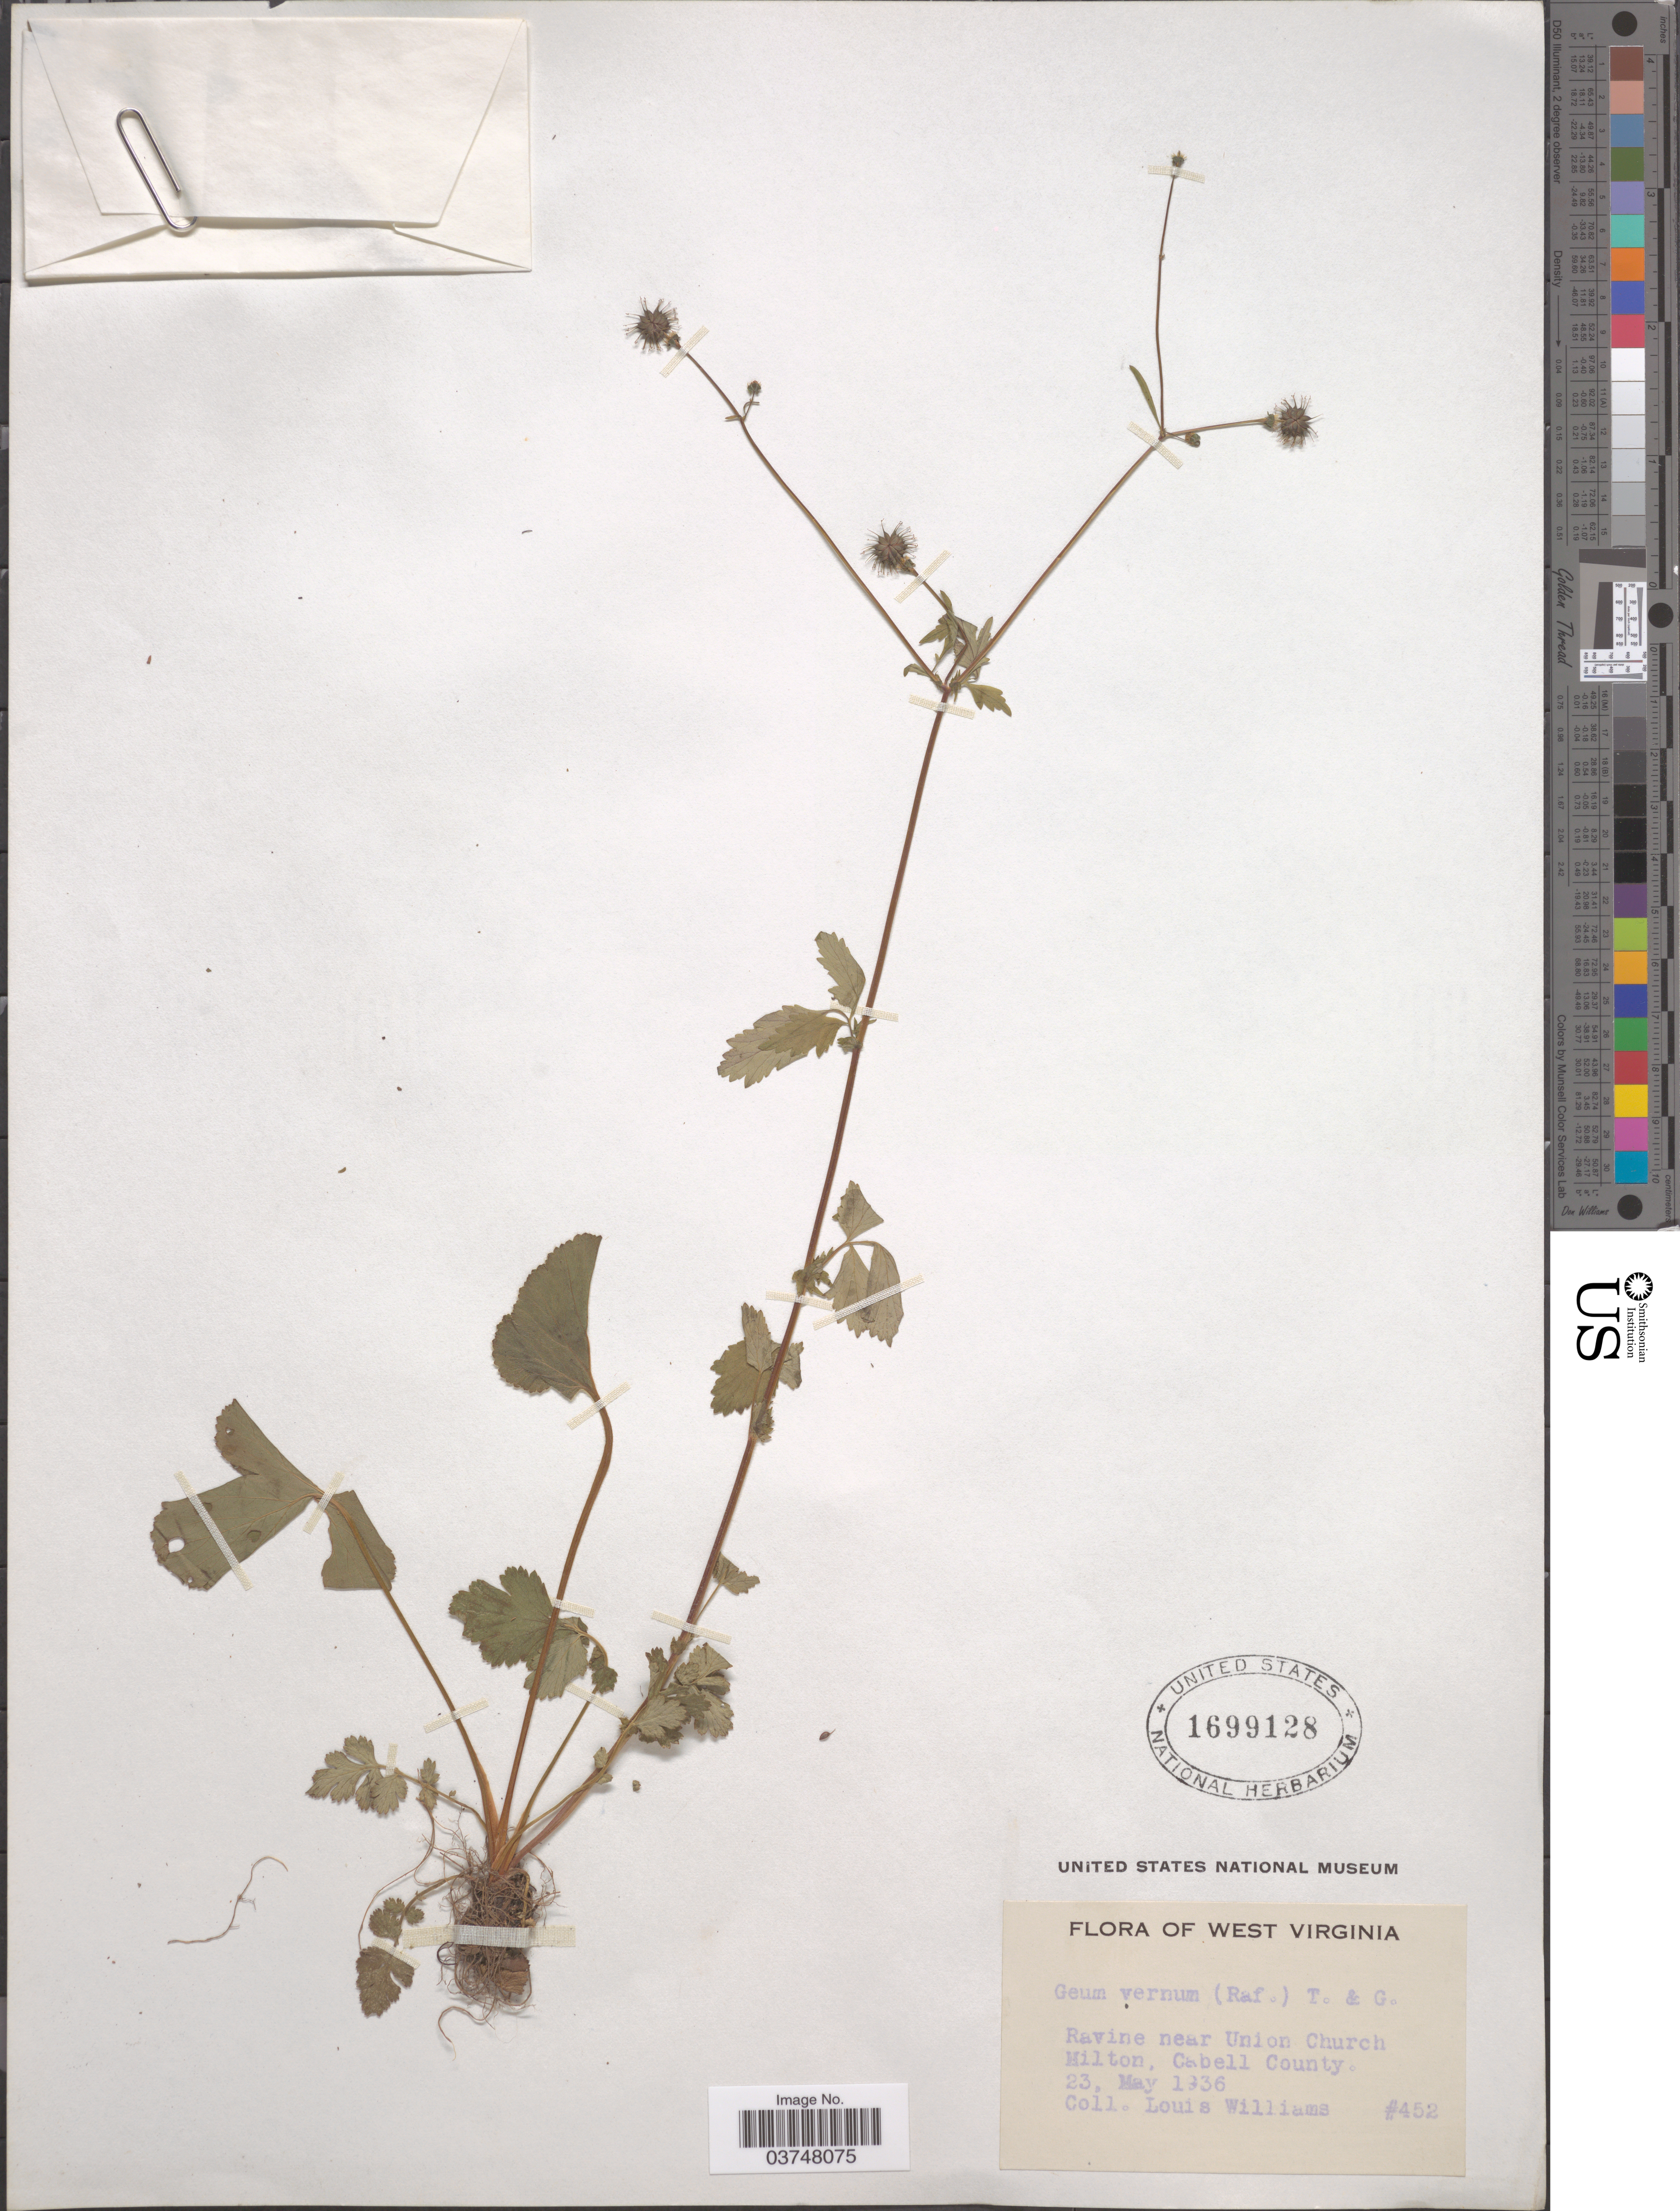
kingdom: Plantae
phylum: Tracheophyta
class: Magnoliopsida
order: Rosales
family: Rosaceae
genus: Geum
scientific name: Geum vernum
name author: (Raf.) Torr. & A. Gray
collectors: L. G. Williams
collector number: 452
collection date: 1936-05-23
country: United States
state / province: West Virginia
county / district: Cabell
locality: Ravine near Union Church Milton, Cabell County.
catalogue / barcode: US 1699128